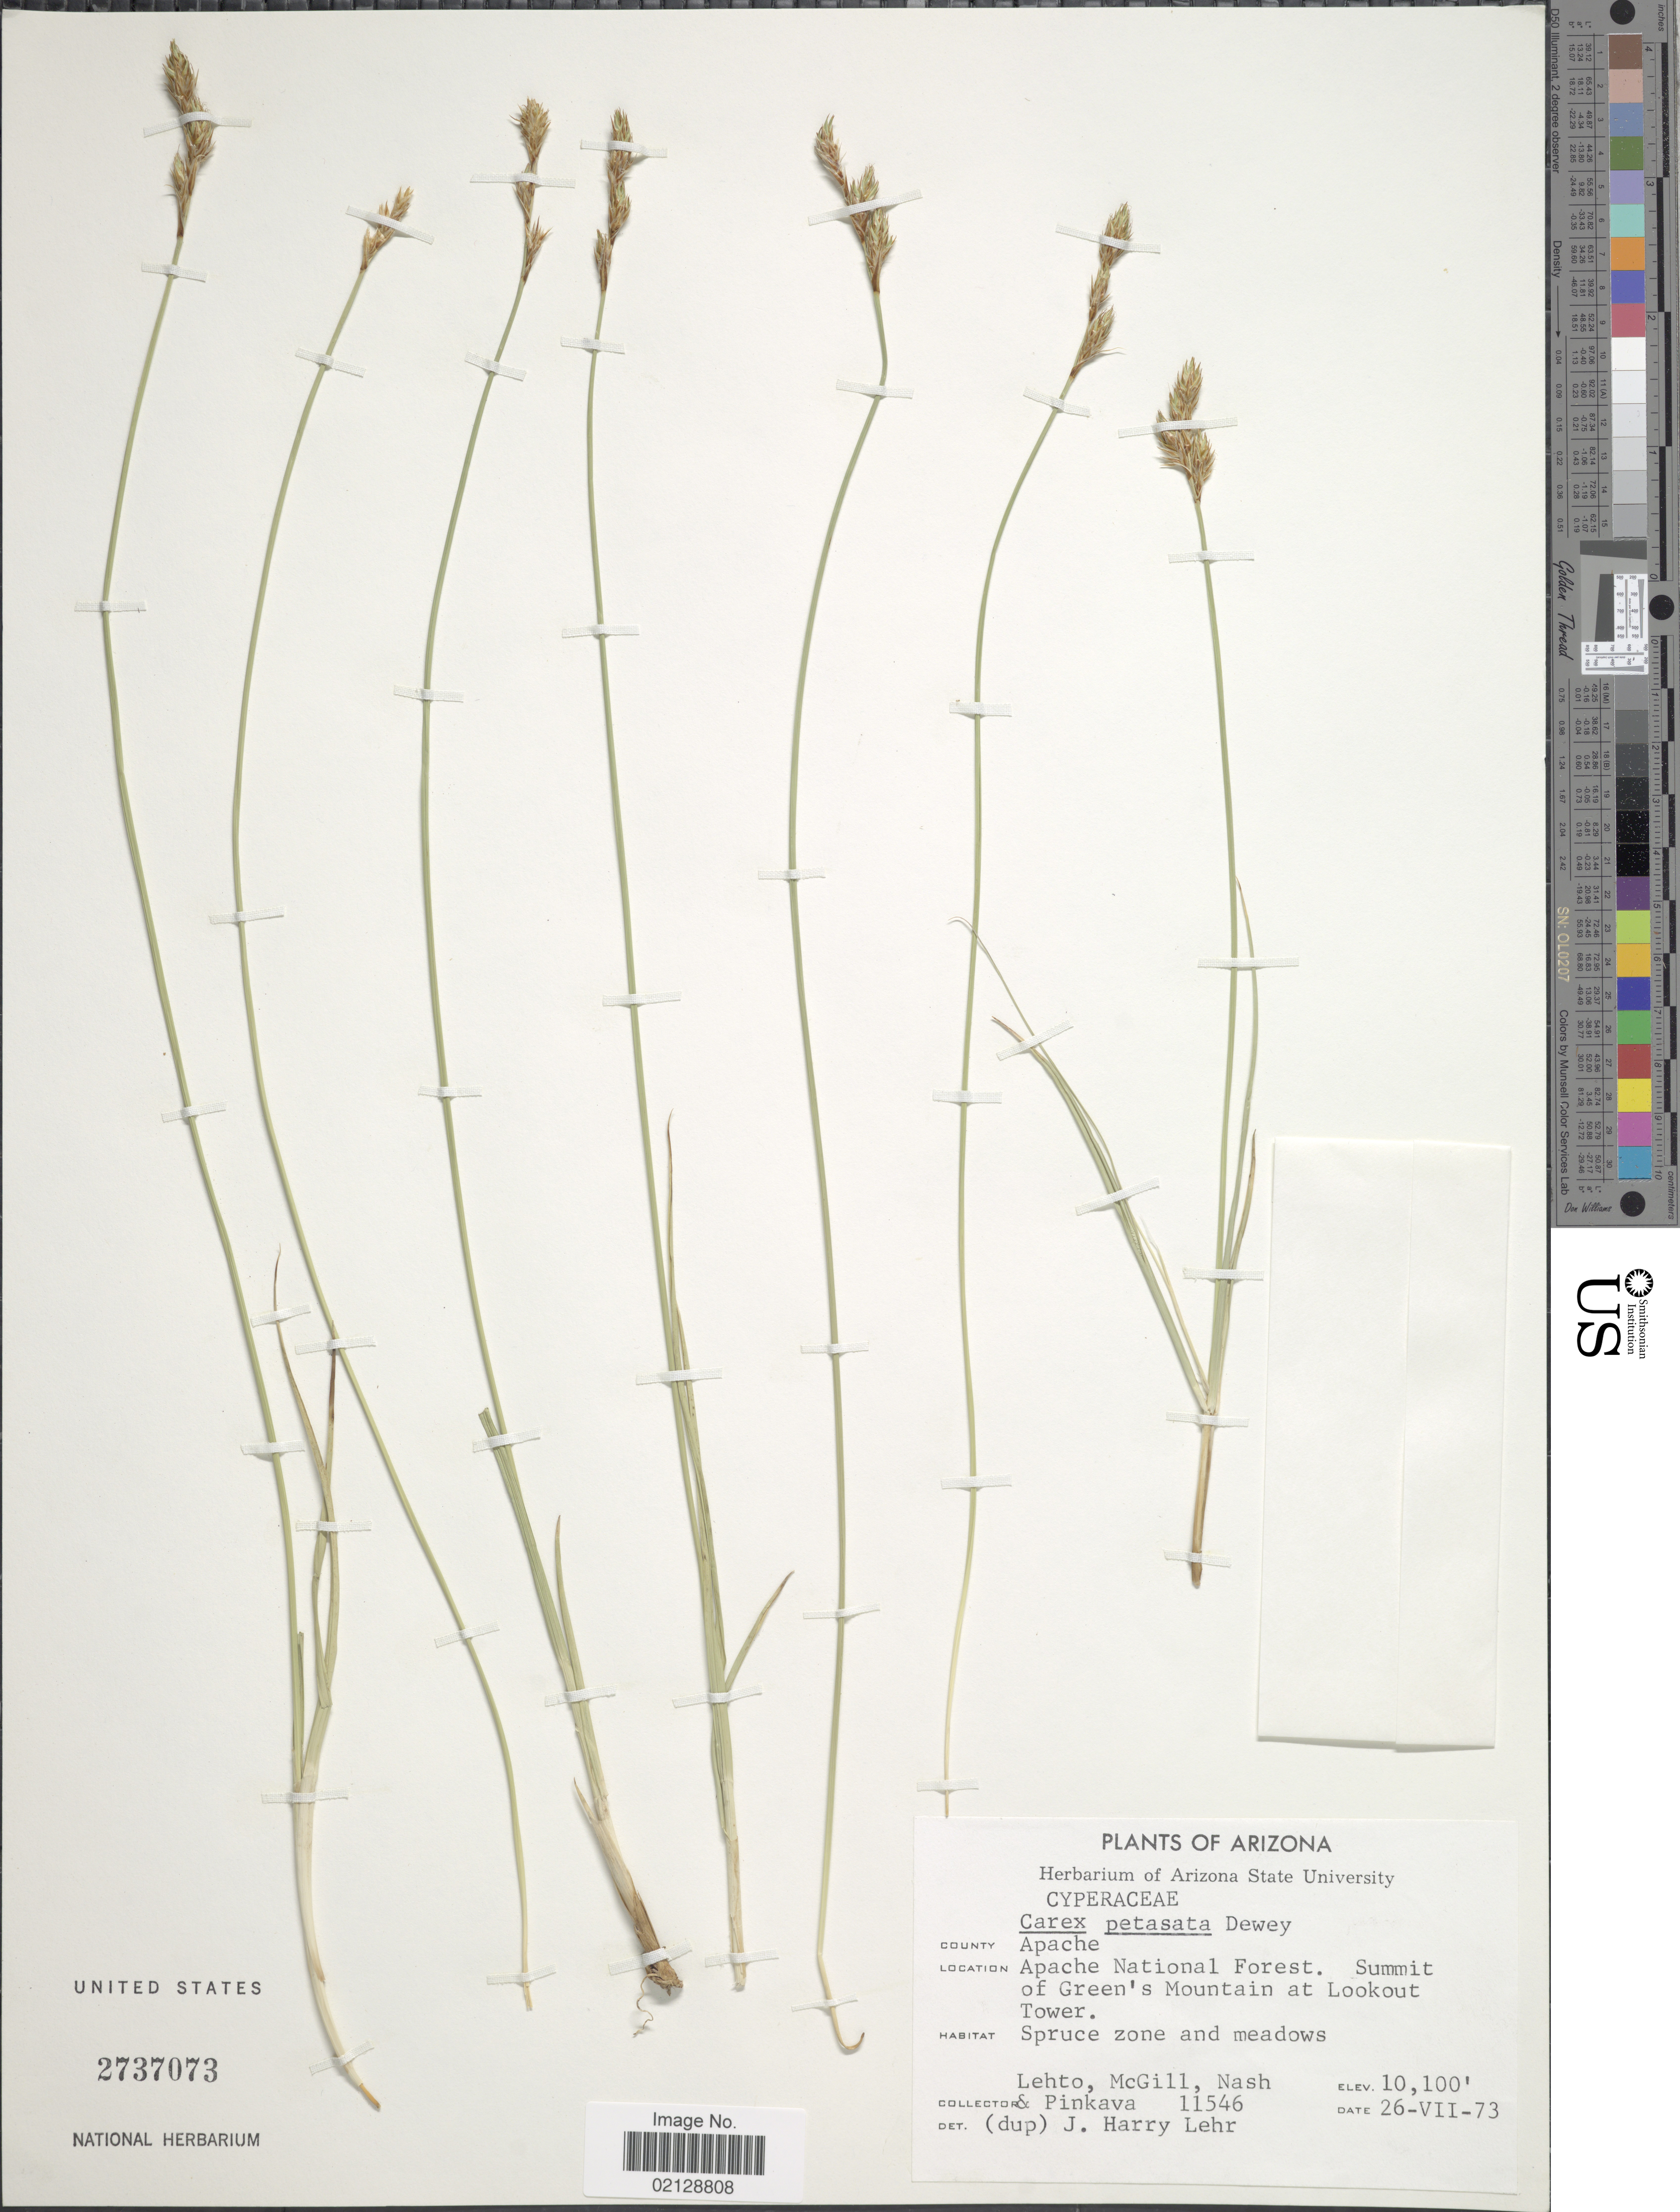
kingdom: Plantae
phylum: Tracheophyta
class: Liliopsida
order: Poales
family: Cyperaceae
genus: Carex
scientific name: Carex petasata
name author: Dewey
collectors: -. Lehto, -. McGill, -- Nash & -. Pinkava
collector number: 11546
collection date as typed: Transcribed d/m/y: 26/7/73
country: United States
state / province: Arizona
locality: County Apache, Apache National Forest, Summit of Green's Mountain At Lookout Tower, Spruce zone and meadows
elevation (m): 3078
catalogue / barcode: US 2737073